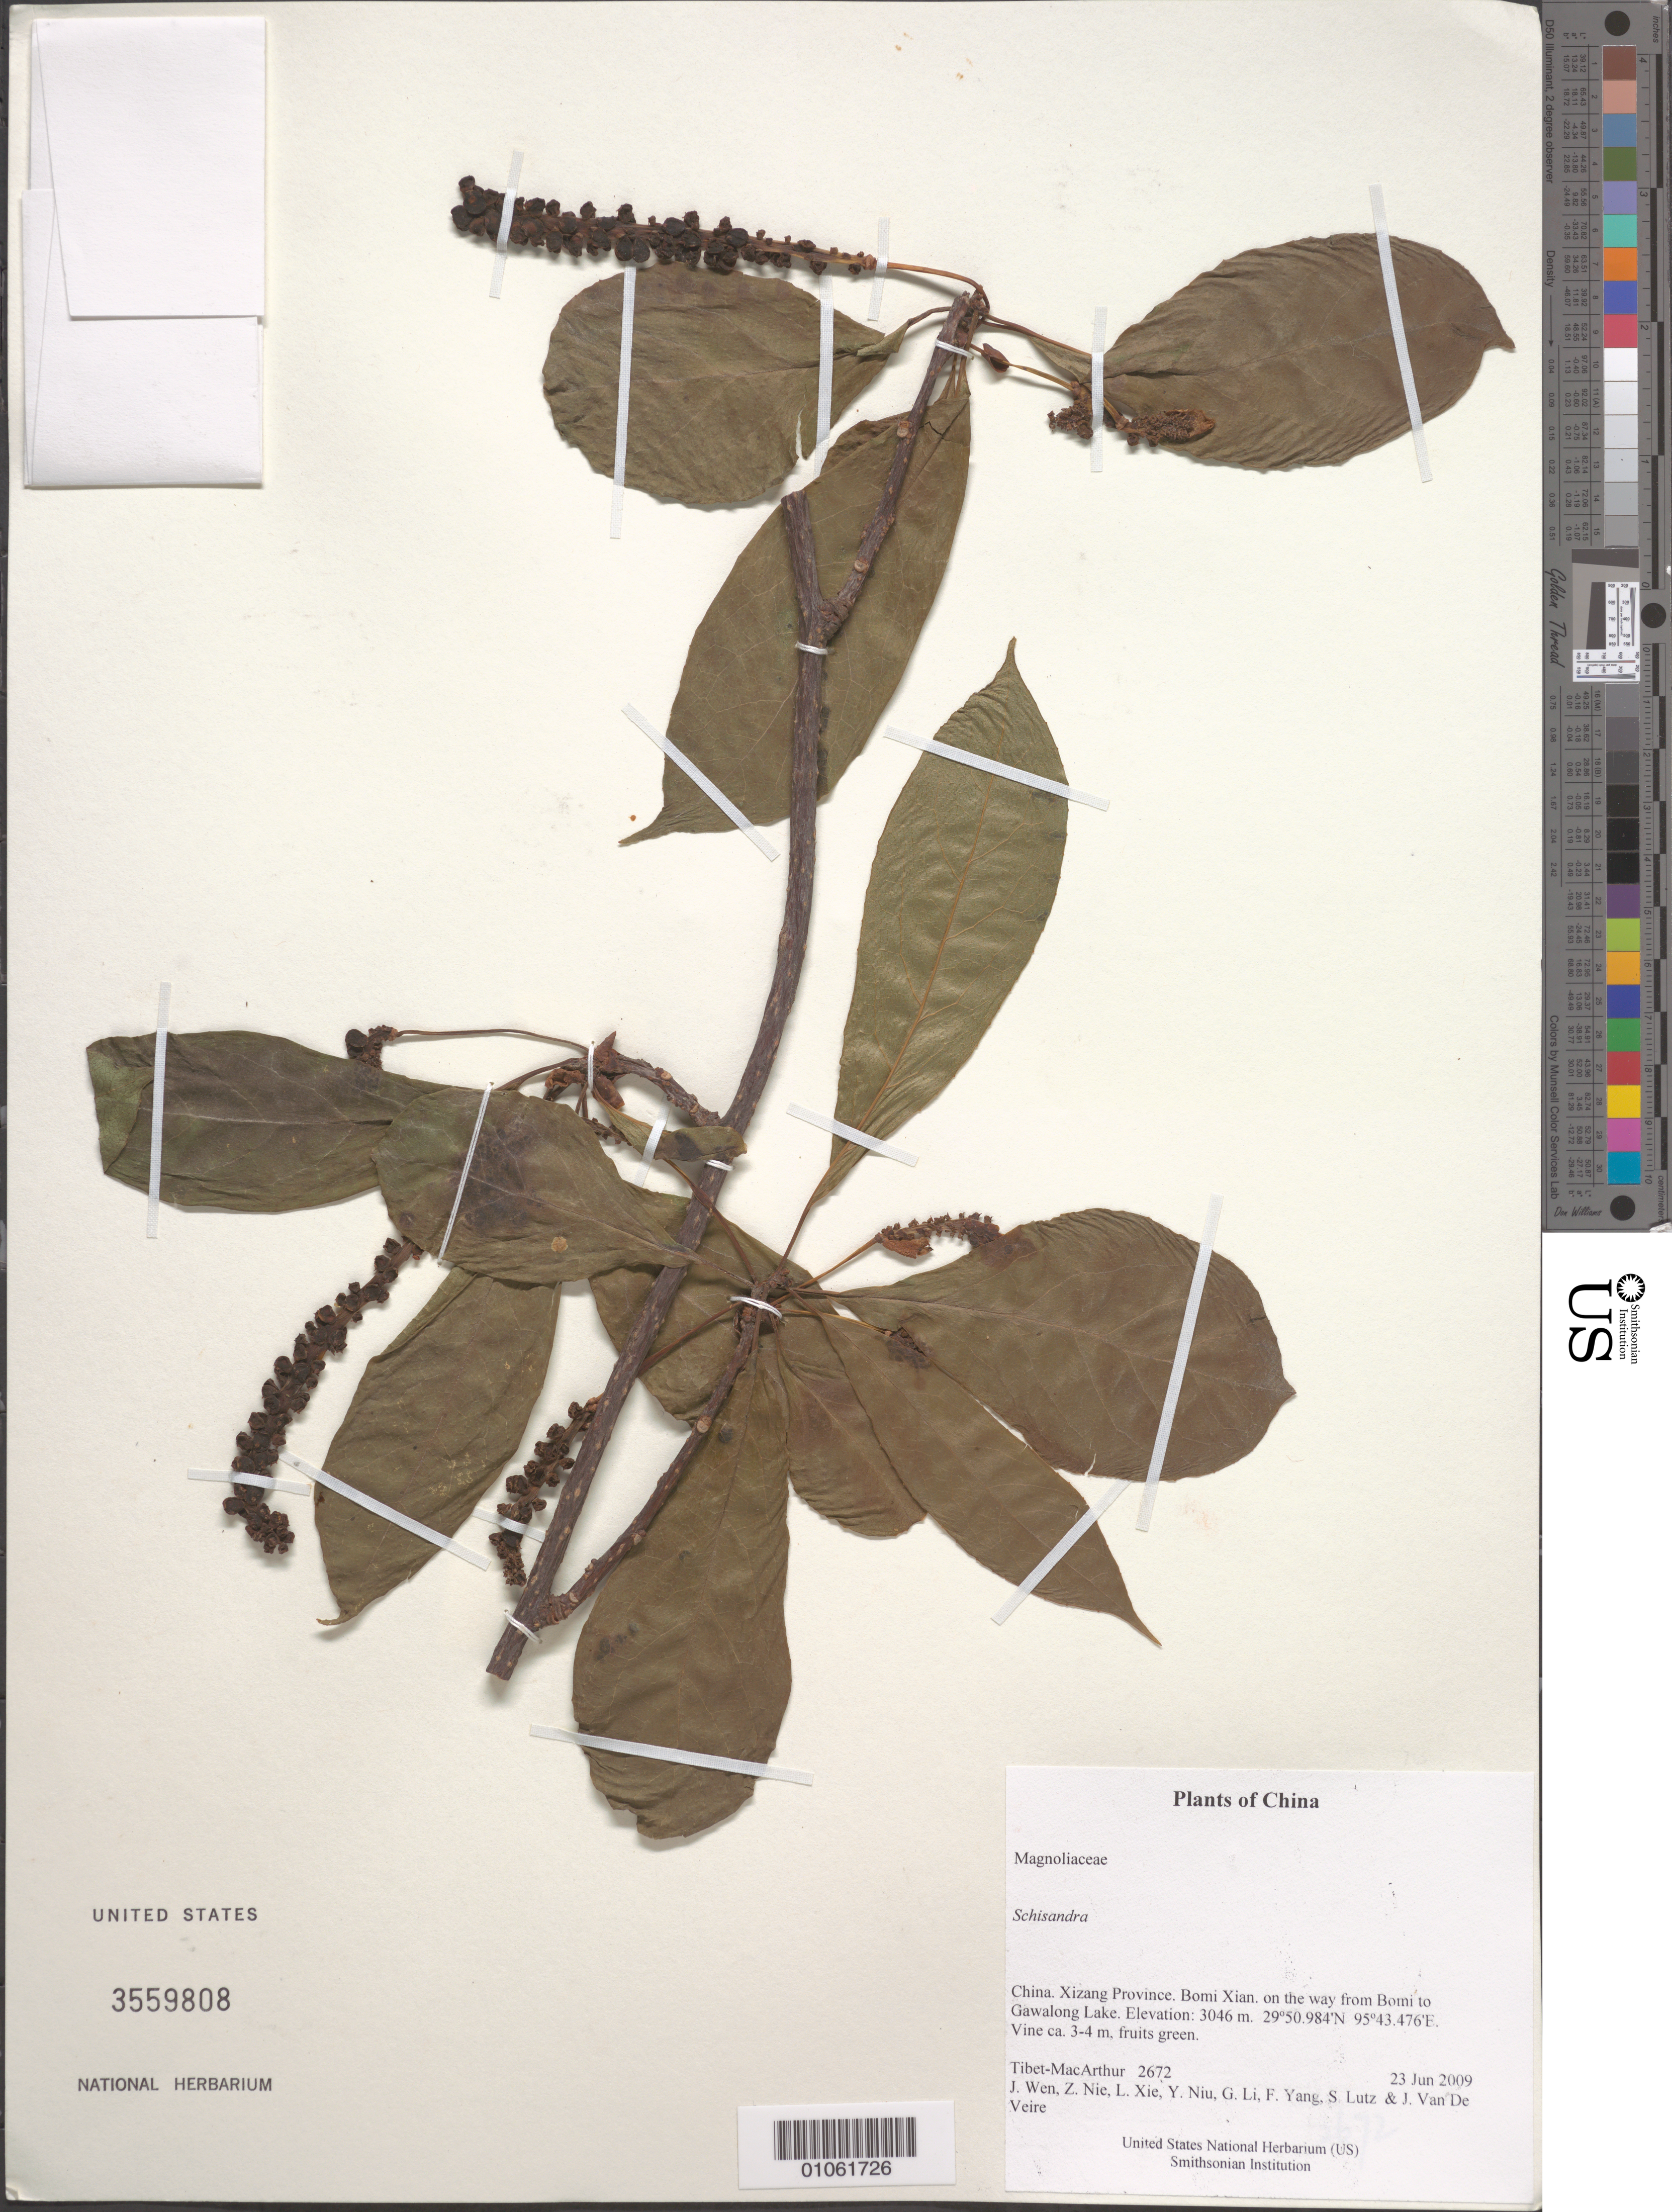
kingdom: Plantae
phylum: Tracheophyta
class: Magnoliopsida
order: Austrobaileyales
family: Schisandraceae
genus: Schisandra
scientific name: Schisandra sp.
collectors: Tibet-MacArthur, J. Wen, Z. Nie, L. Xie, Y. Niu, G. Li, F. Yang, S. Lutz & J. Van De Veire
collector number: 2672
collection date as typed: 23 Jun 2009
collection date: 2009-06-23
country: China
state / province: Xizang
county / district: Bomi Xian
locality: on the way from Bomi to Gawalong Lake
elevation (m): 3046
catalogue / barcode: US 3559808